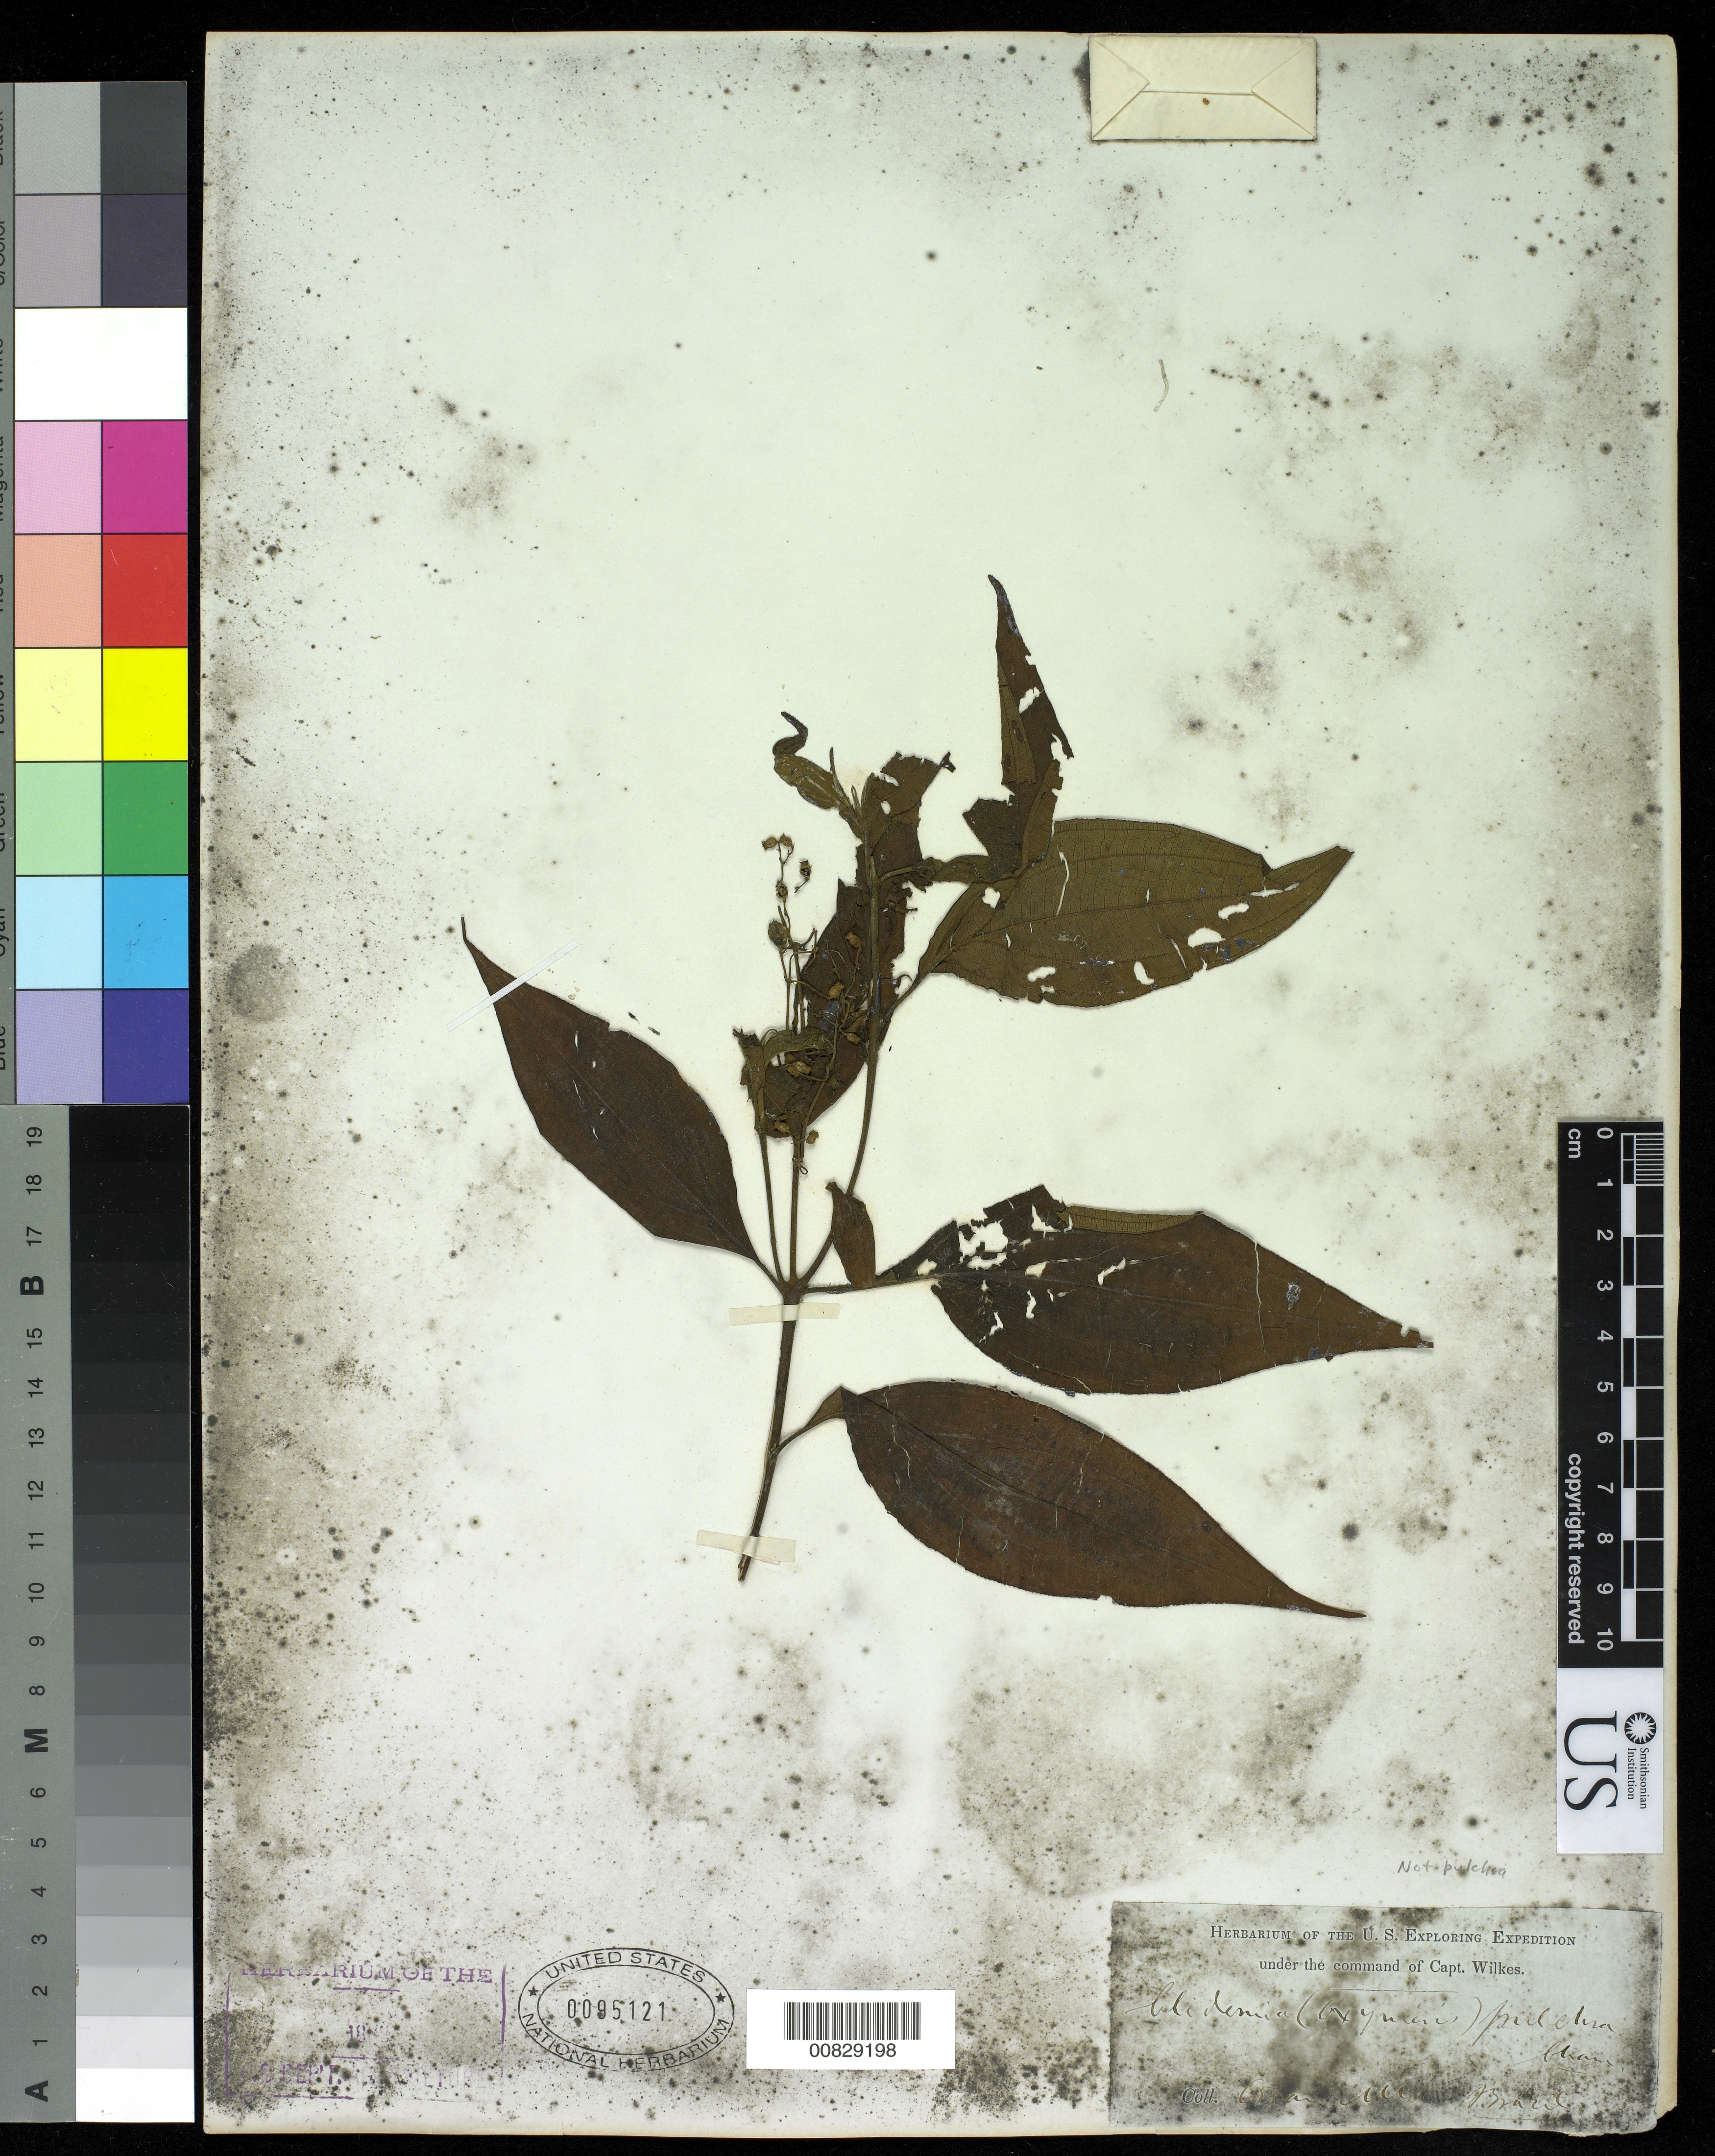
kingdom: Plantae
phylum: Tracheophyta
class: Magnoliopsida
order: Myrtales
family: Melastomataceae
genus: Leandra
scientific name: Leandra riedeliana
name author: (Triana) Cogn.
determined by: Valente, B.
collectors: Wilkes Explor. Exped.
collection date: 1838/1842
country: Brazil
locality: Organ Mts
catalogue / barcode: US 95121